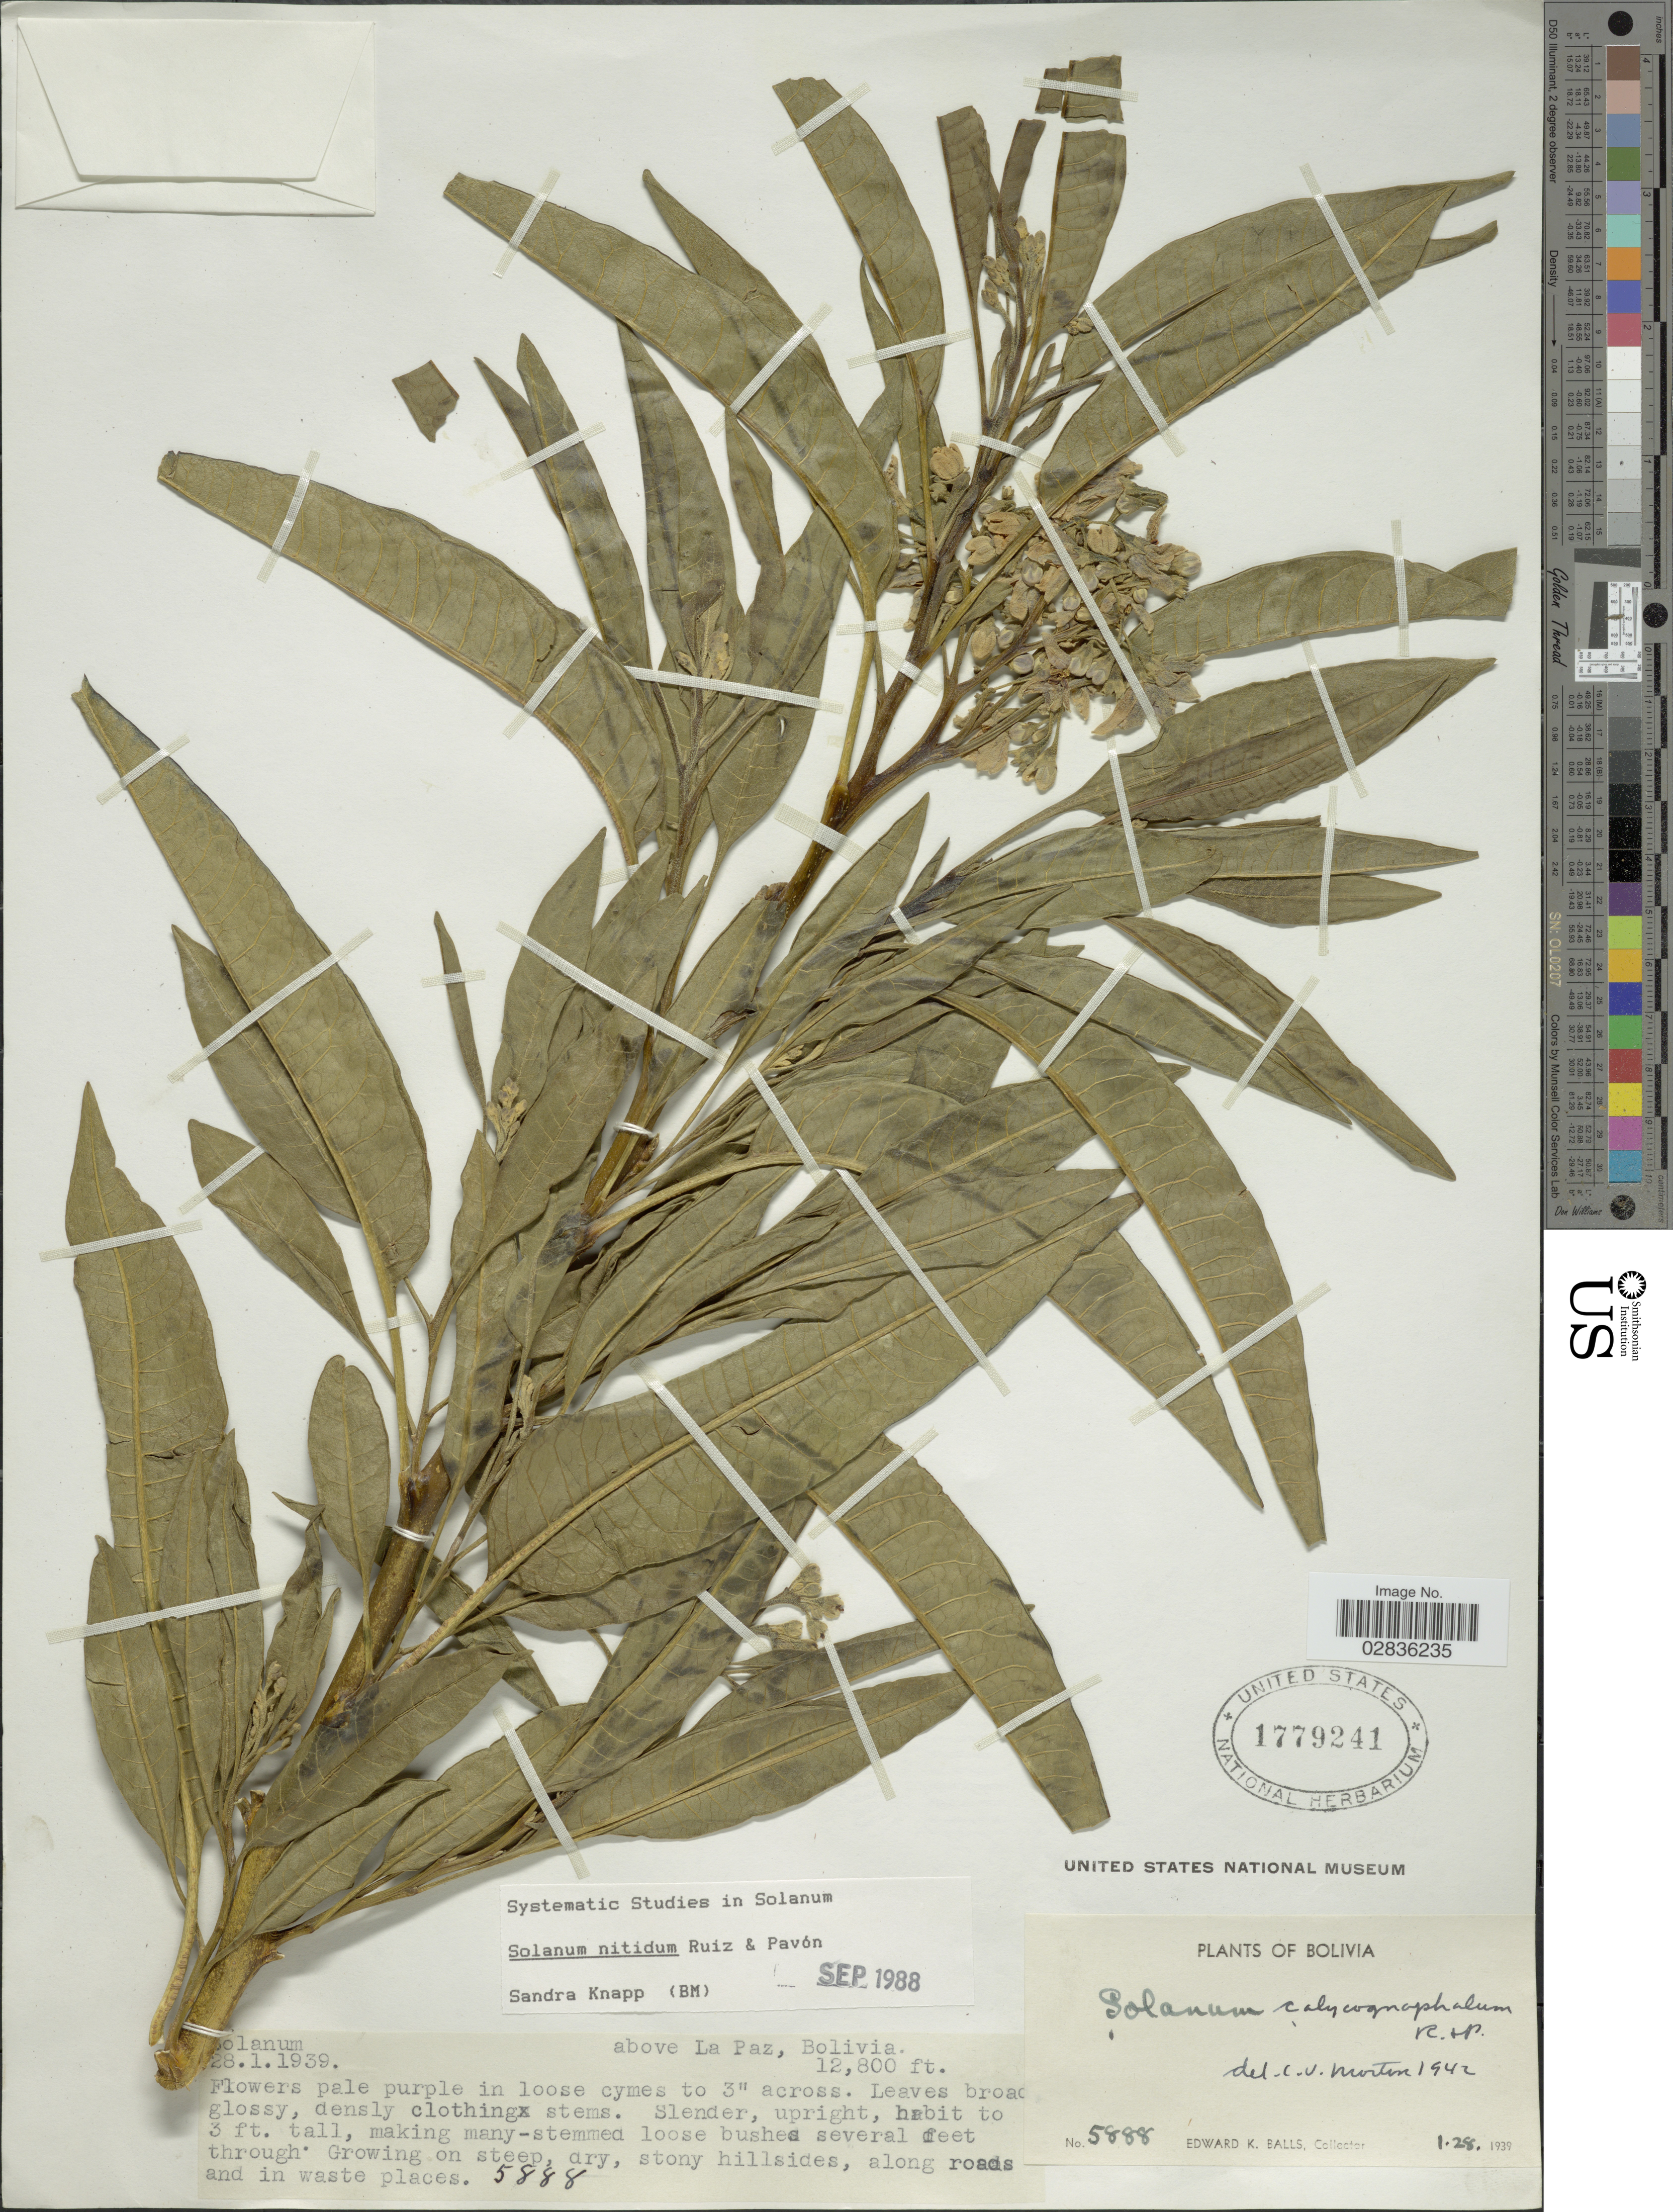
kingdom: Plantae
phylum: Tracheophyta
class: Magnoliopsida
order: Solanales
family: Solanaceae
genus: Solanum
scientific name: Solanum nitidum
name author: Ruiz & Pav.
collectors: E. K. Balls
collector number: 5888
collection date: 1939-01-28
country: Bolivia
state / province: La Paz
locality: Above La Paz.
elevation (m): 3901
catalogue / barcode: US 1779241